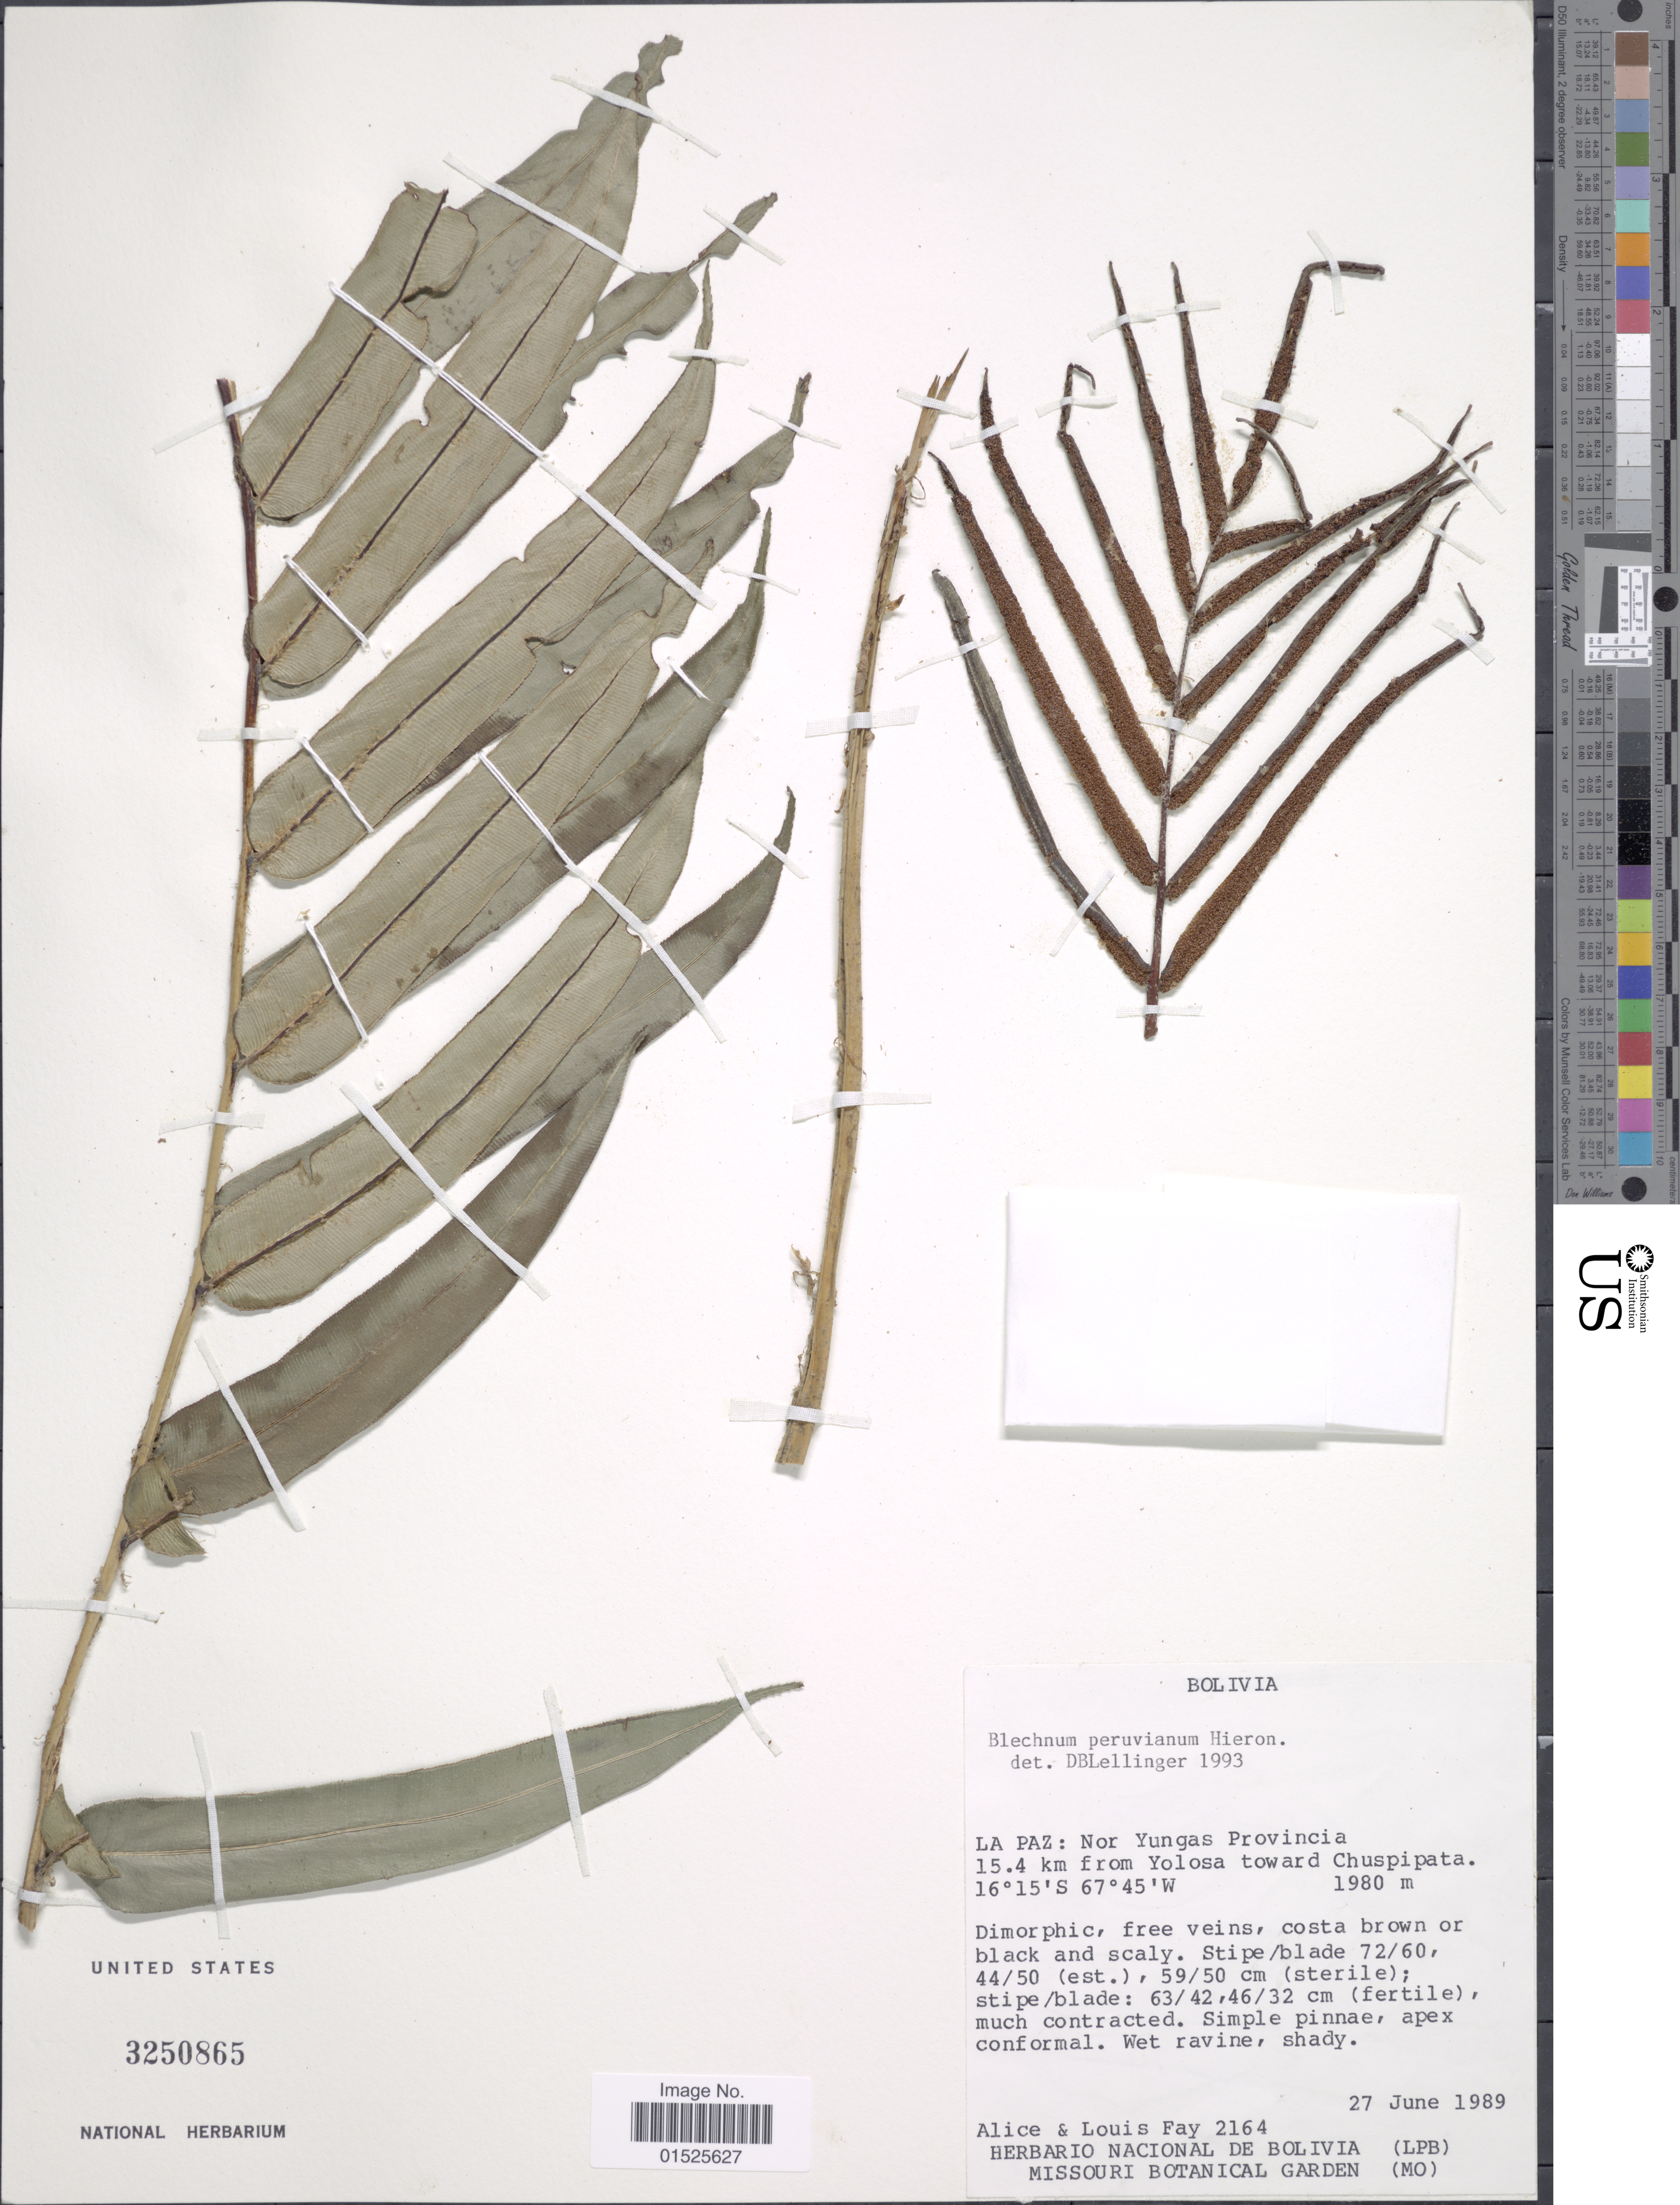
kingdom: Plantae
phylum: Tracheophyta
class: Polypodiopsida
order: Polypodiales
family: Blechnaceae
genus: Blechnum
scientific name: Blechnum cordatum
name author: (Desv.) Hieron.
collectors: A. Fay & L. Fay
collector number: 2164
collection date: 1989-06-27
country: Bolivia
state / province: La Paz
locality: Nor Yungas Provincia. 15.4 km from Yolosa toward Chusipata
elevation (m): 1980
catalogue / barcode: US 3250865